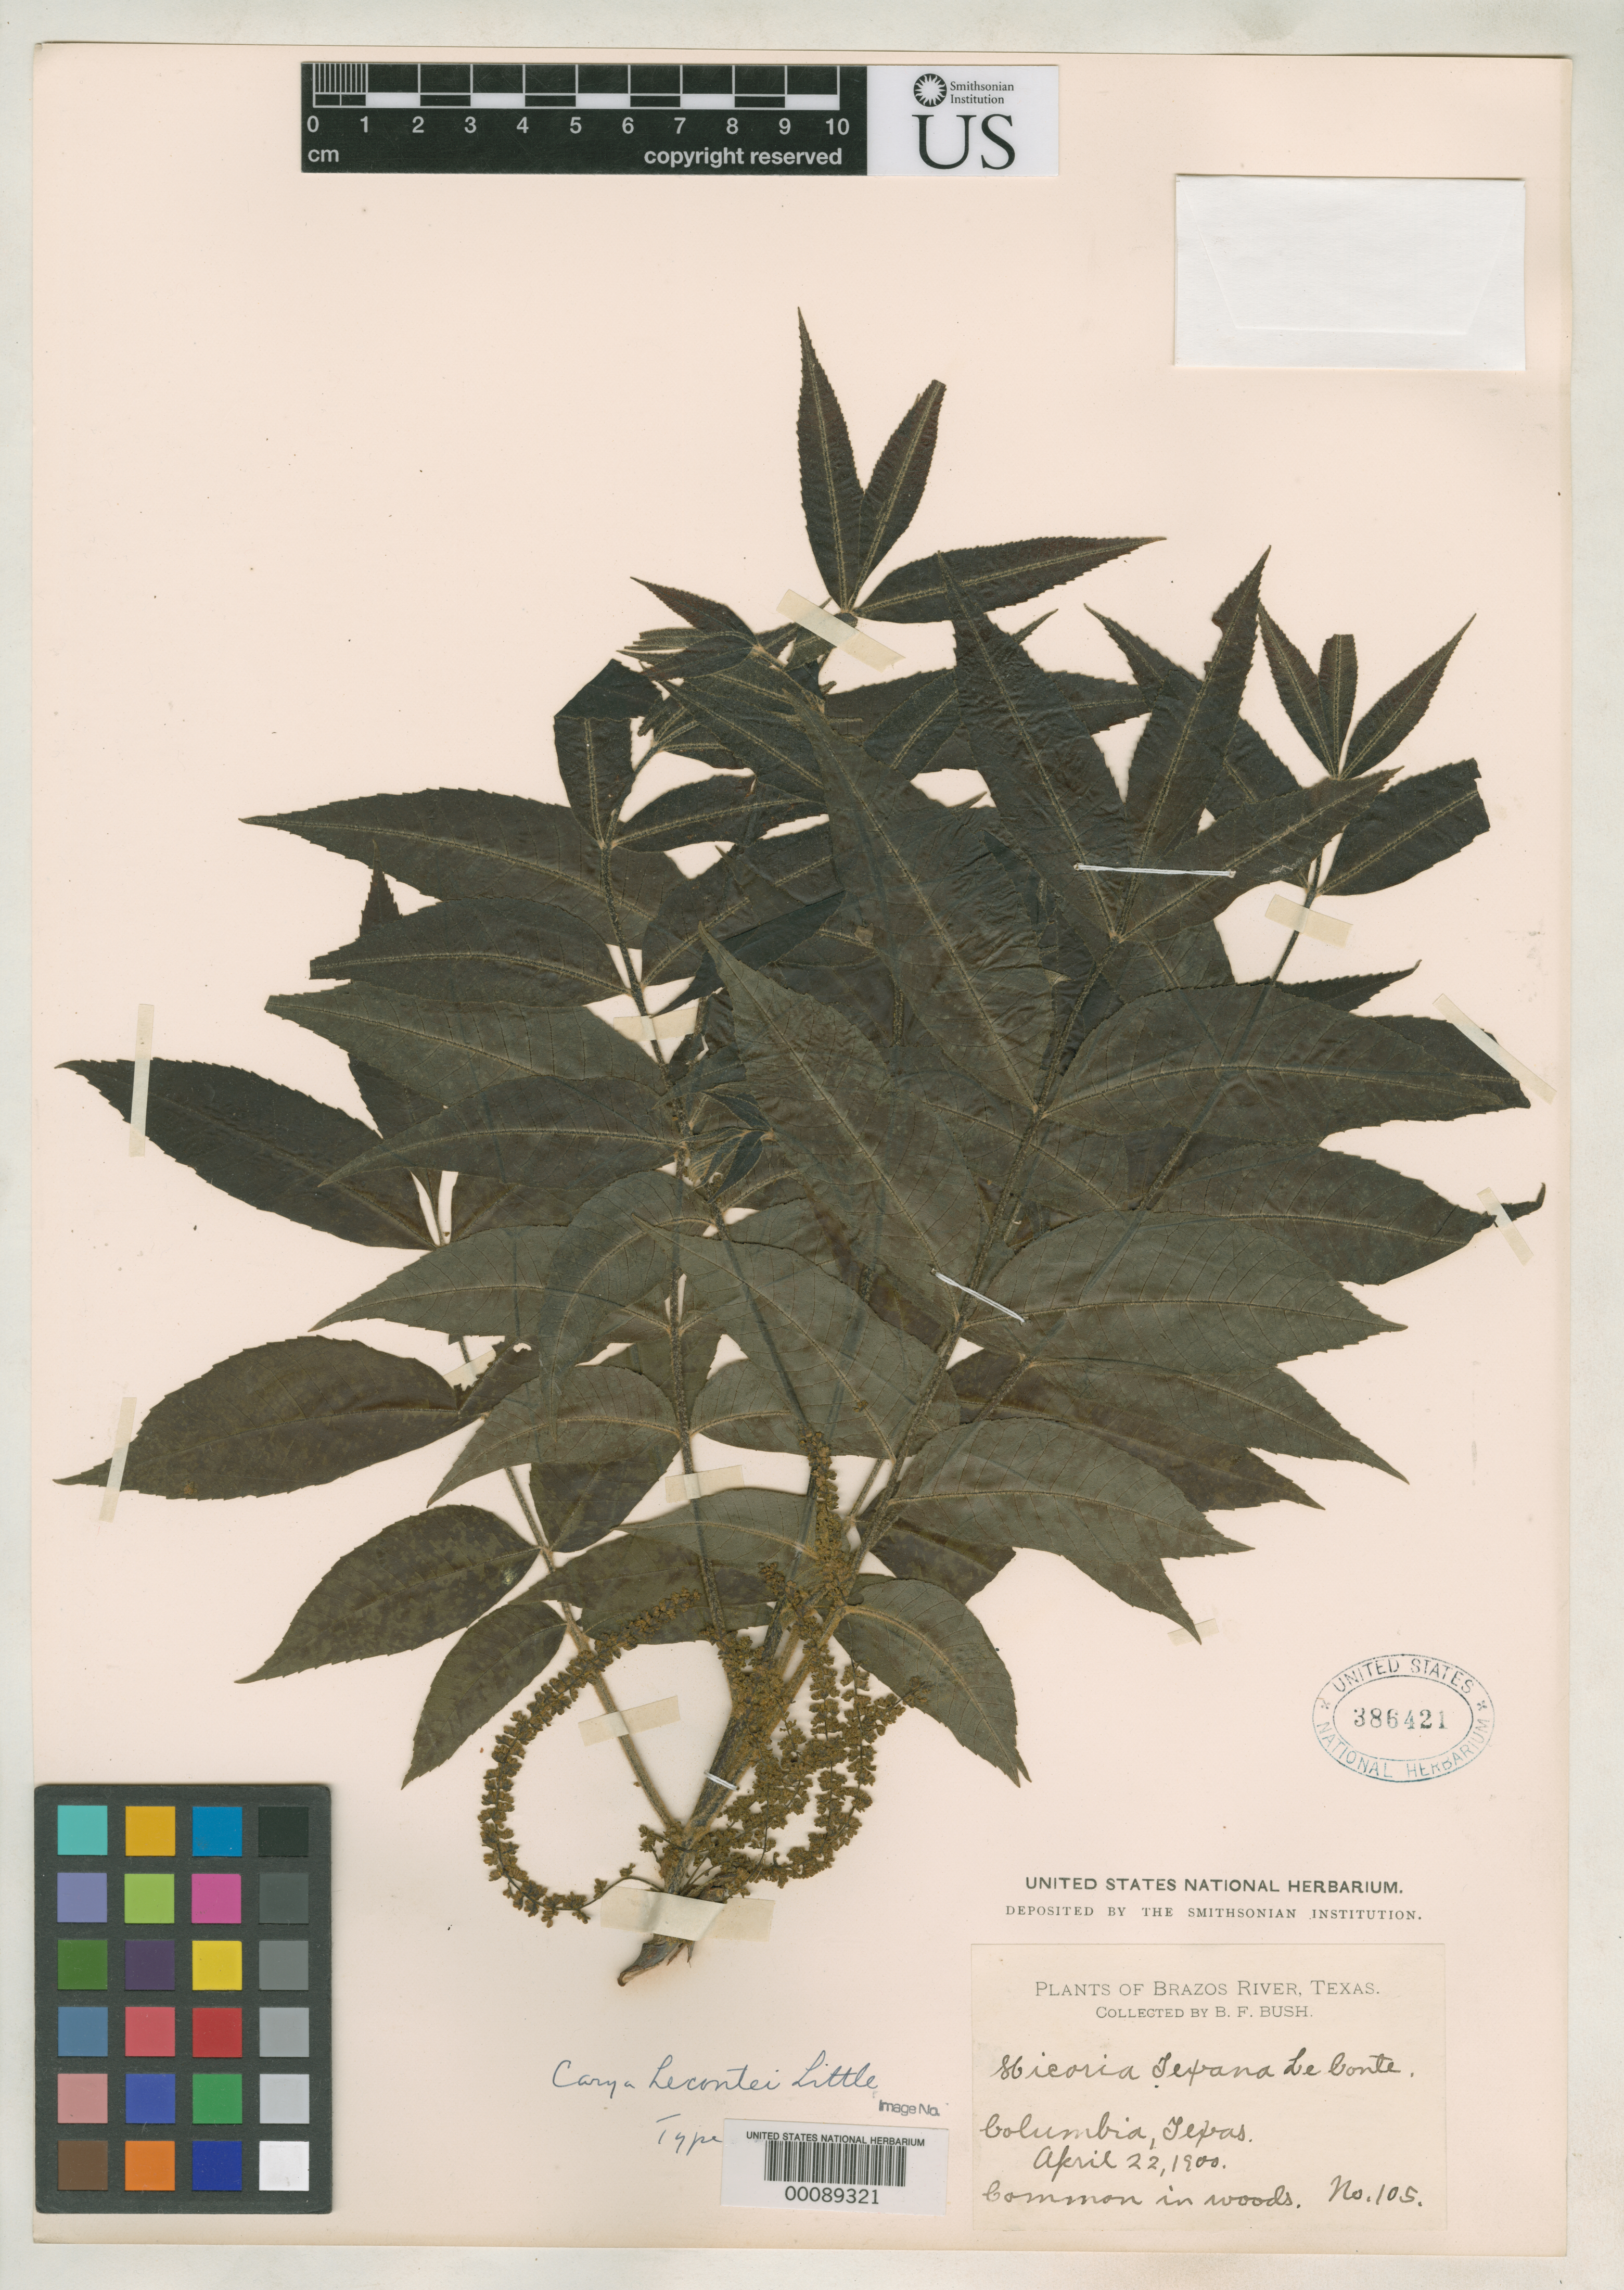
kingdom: Plantae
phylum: Tracheophyta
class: Magnoliopsida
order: Fagales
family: Juglandaceae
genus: Carya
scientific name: Carya lecontei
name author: Little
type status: Holotype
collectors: B. F. Bush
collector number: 105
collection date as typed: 22 Apr 1900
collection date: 1900-04-22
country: United States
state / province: Texas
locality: Columbia.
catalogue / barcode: US 386421